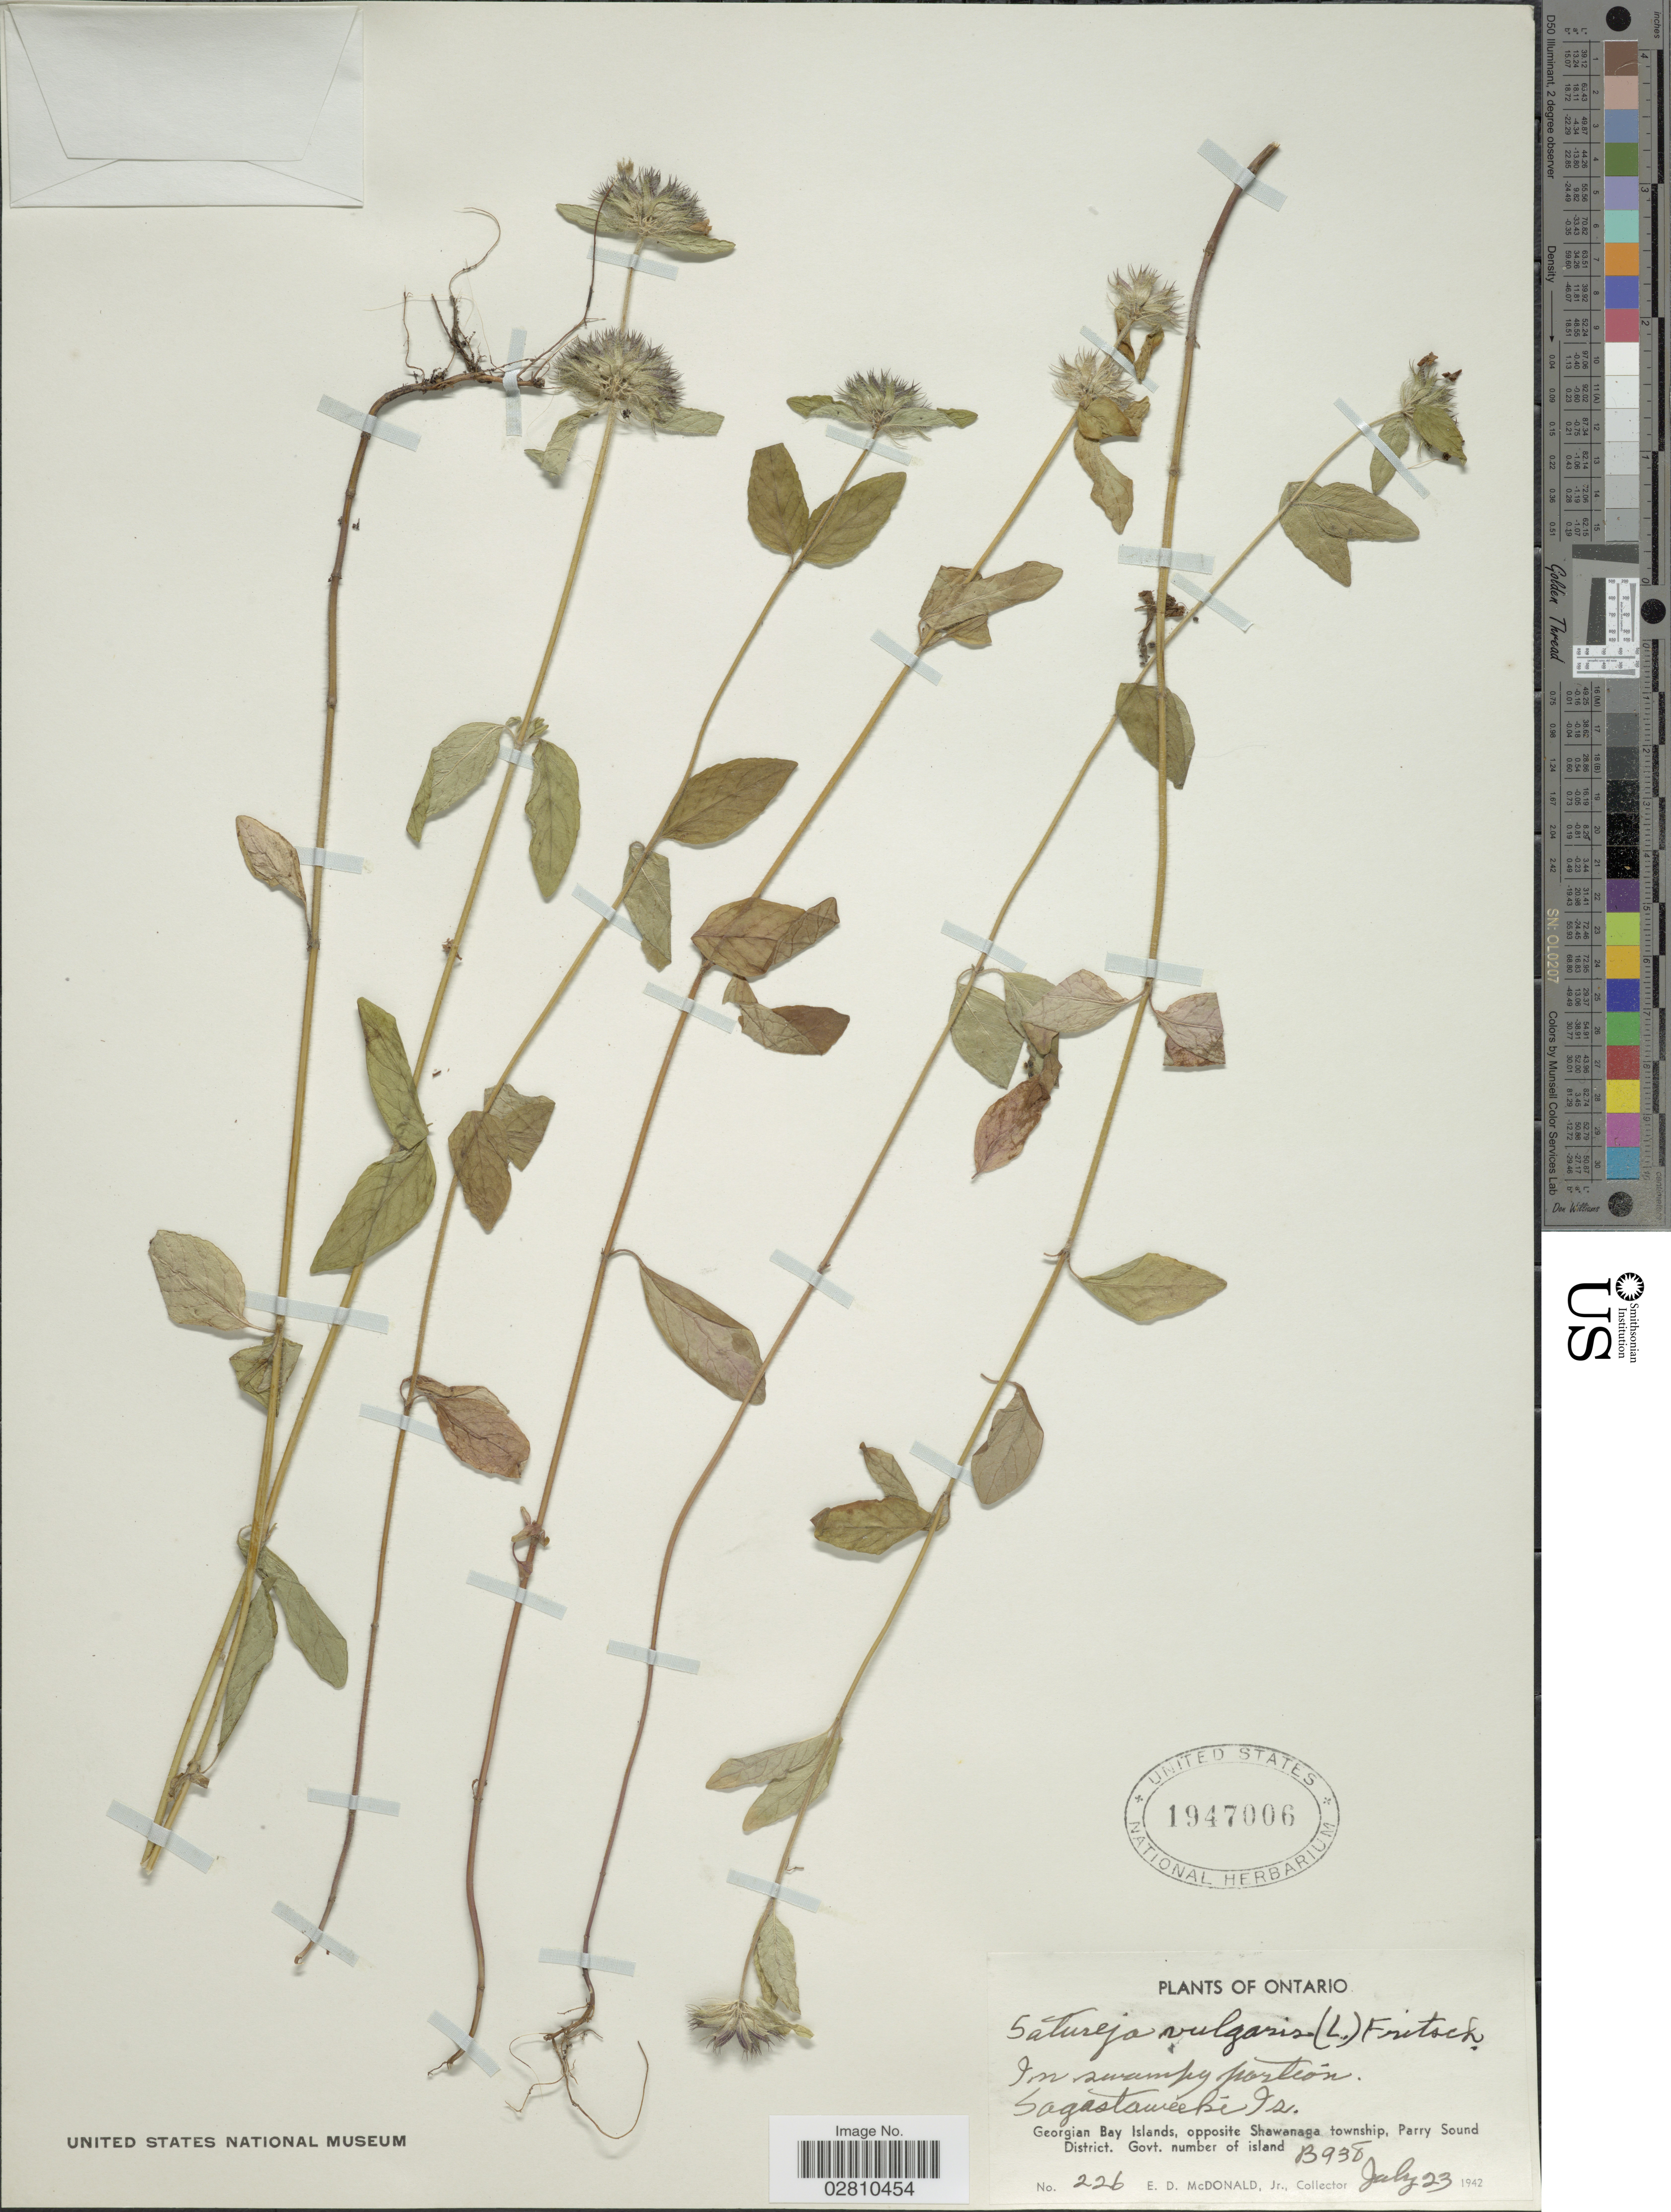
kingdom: Plantae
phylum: Tracheophyta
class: Magnoliopsida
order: Lamiales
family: Lamiaceae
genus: Clinopodium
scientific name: Clinopodium vulgare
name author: L.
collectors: E. D. McDonald Jr.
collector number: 226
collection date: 1942-07-23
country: Canada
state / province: Ontario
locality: Sagastaweeki Is., Georgian Bay Islands, opposite Shawanaga township, Parry Sound District, Govt. number of island B938.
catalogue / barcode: US 1947006